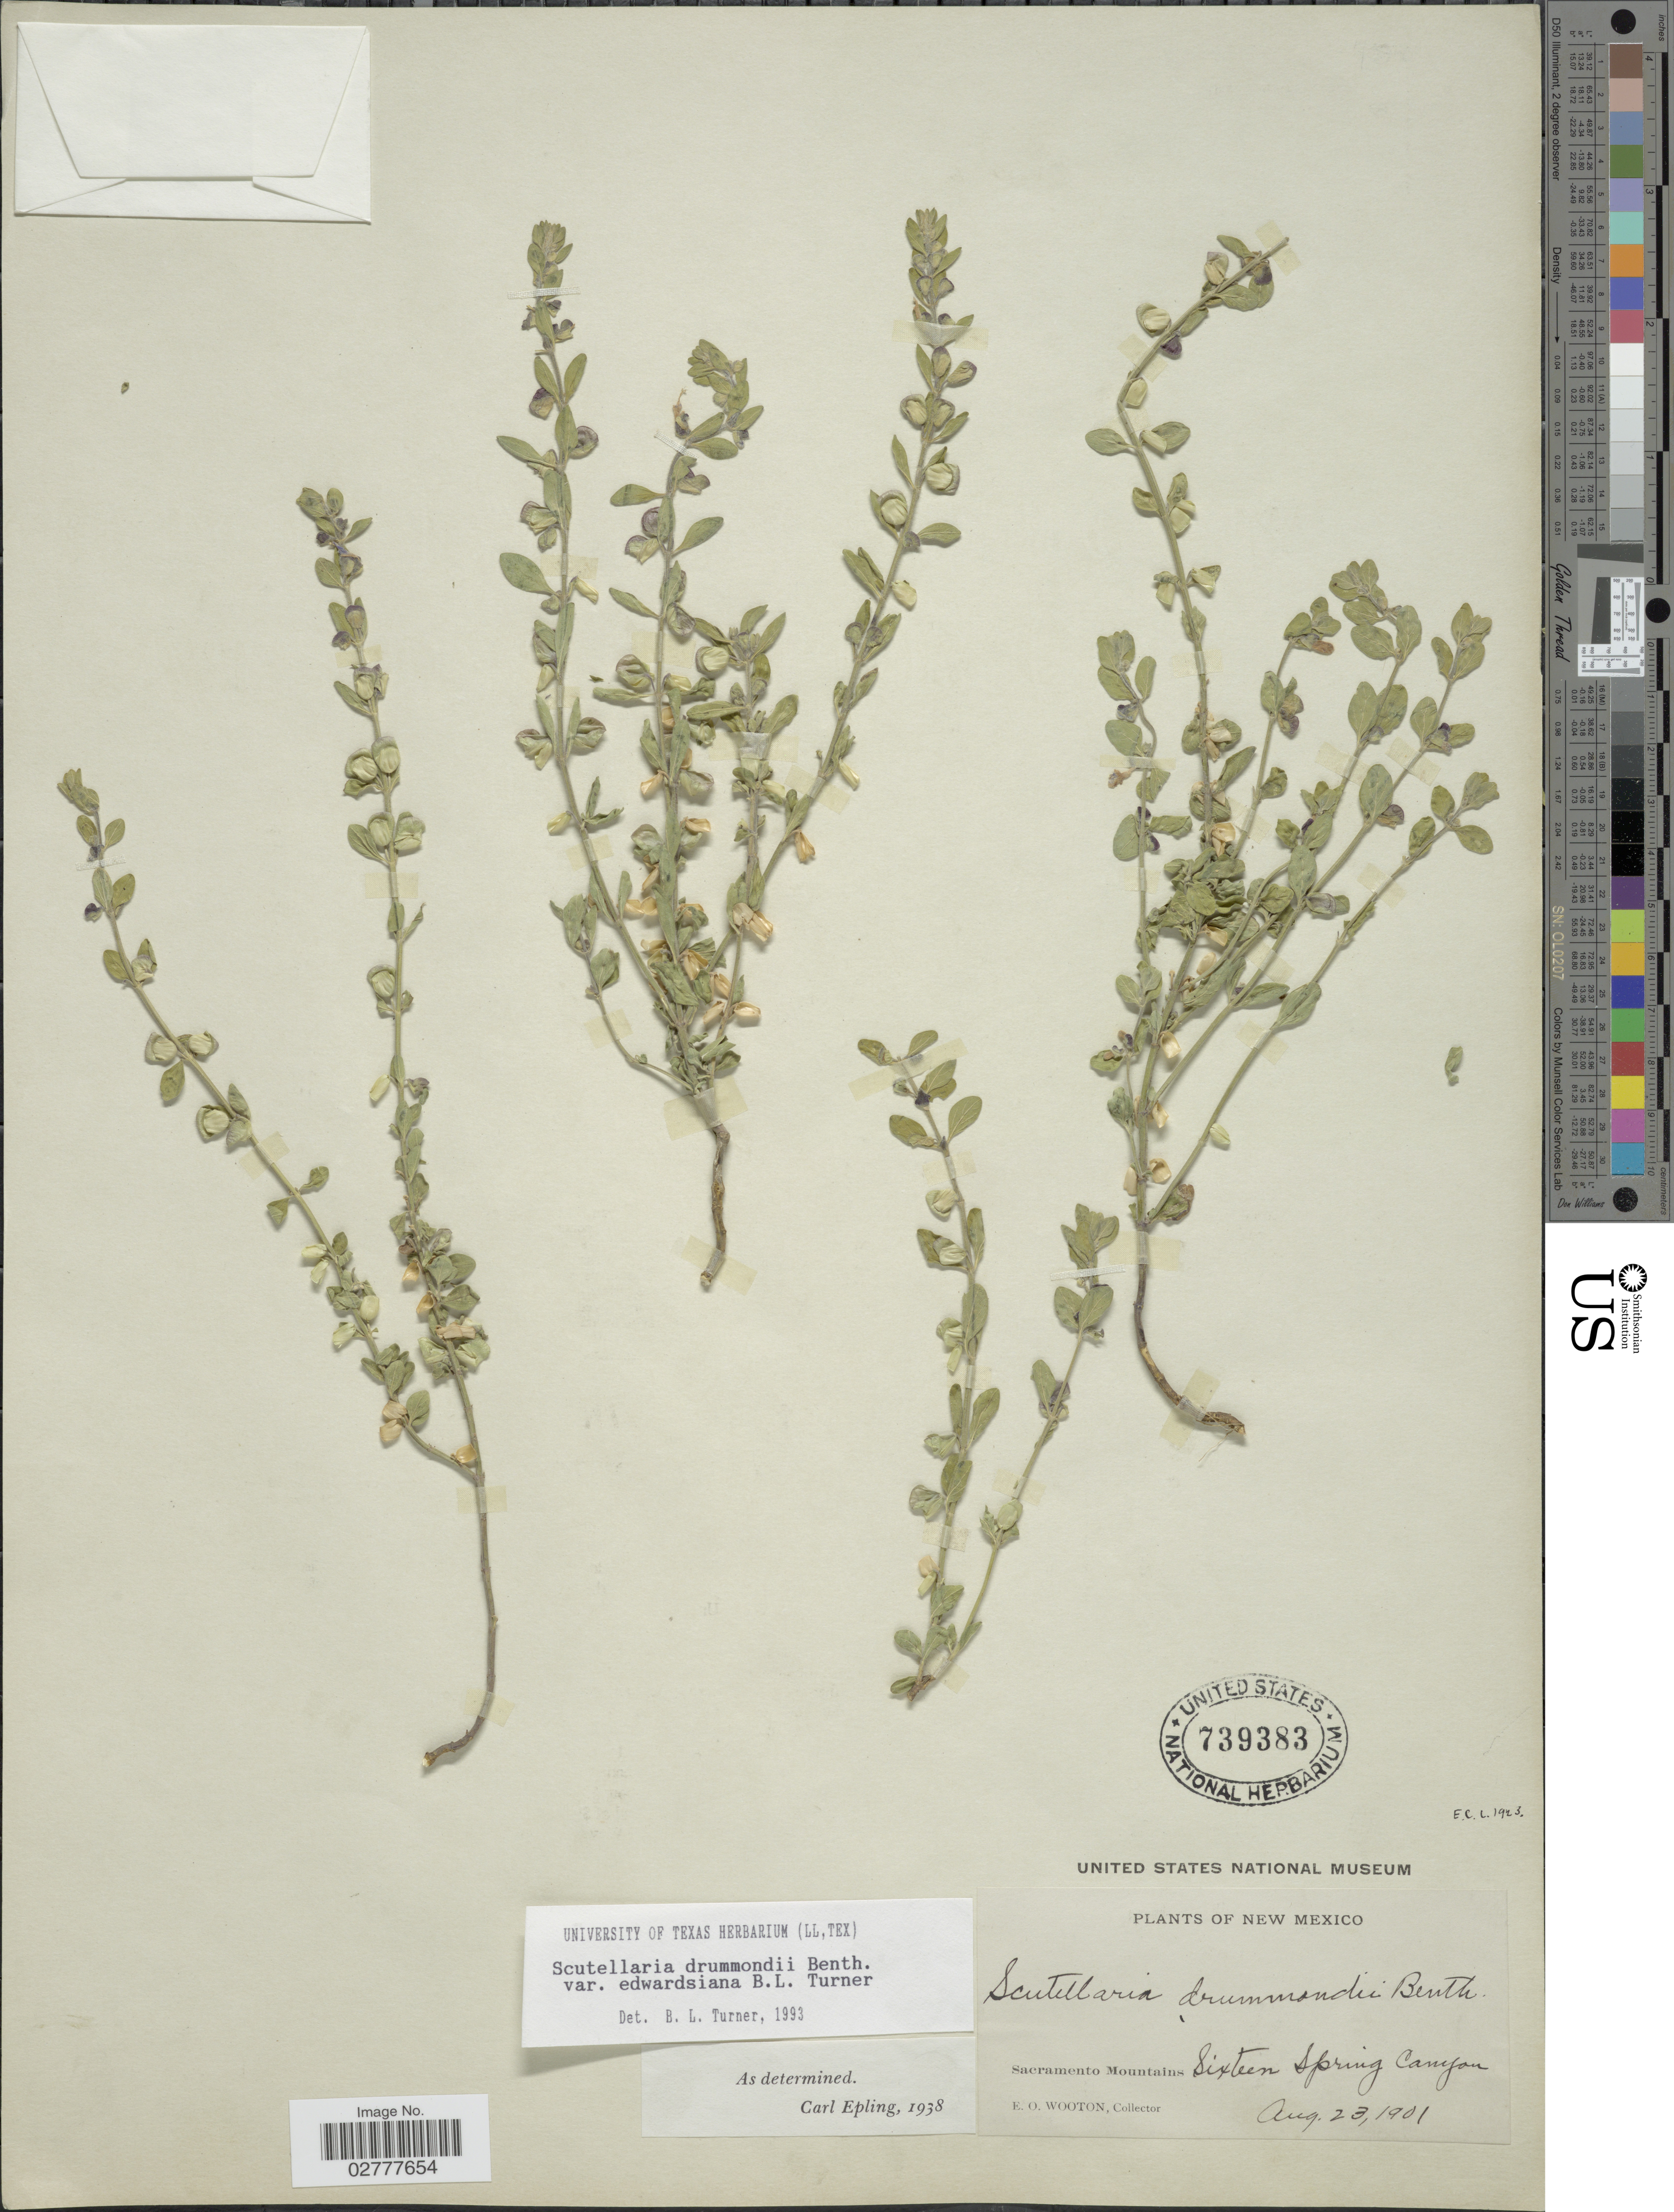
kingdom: Plantae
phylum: Tracheophyta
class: Magnoliopsida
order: Lamiales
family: Lamiaceae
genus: Scutellaria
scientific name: Scutellaria drummondii var. edwardsiana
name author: Benth.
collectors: E. O. Wooton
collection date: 1901-08-23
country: United States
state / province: New Mexico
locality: Sacramento Mountains, Sixteen Spring Canyon.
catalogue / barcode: US 739383